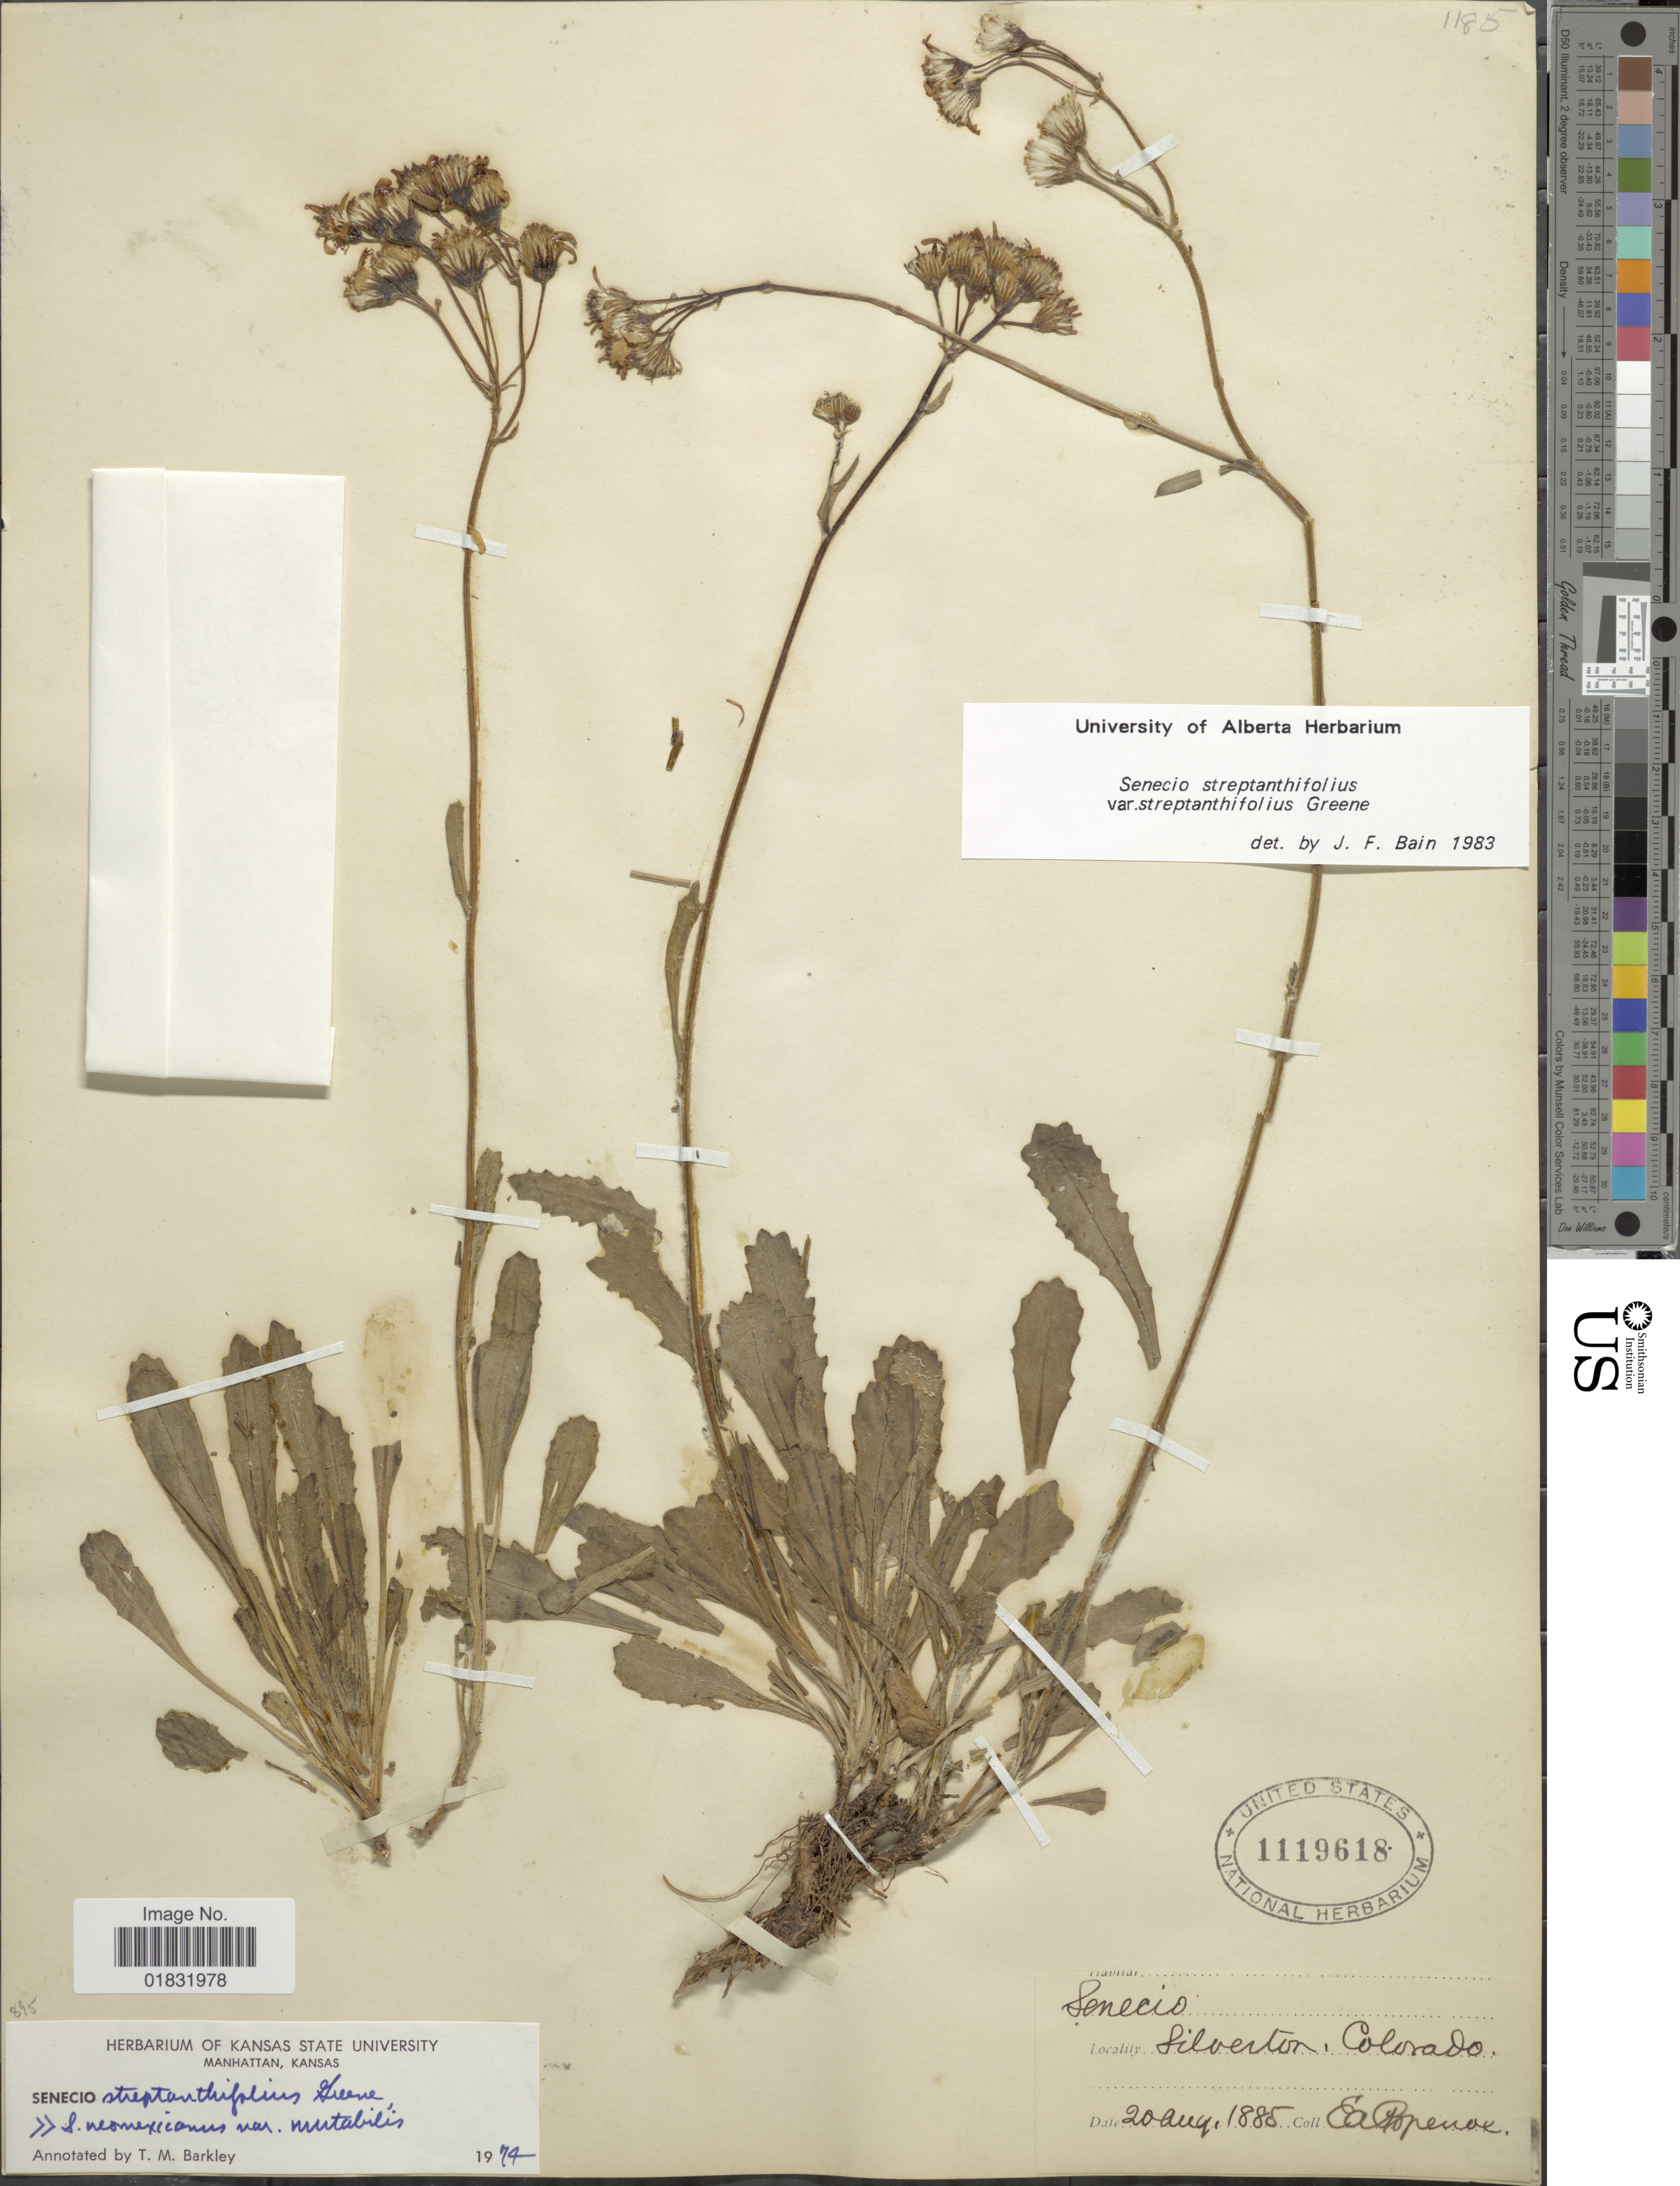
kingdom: Plantae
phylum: Tracheophyta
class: Magnoliopsida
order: Asterales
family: Asteraceae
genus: Packera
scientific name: Packera streptanthifolia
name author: (Greene) W.A. Weber & Á. Löve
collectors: E. A. Popenoe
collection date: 1885-08-20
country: United States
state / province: Colorado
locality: Silverton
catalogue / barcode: US 1119618